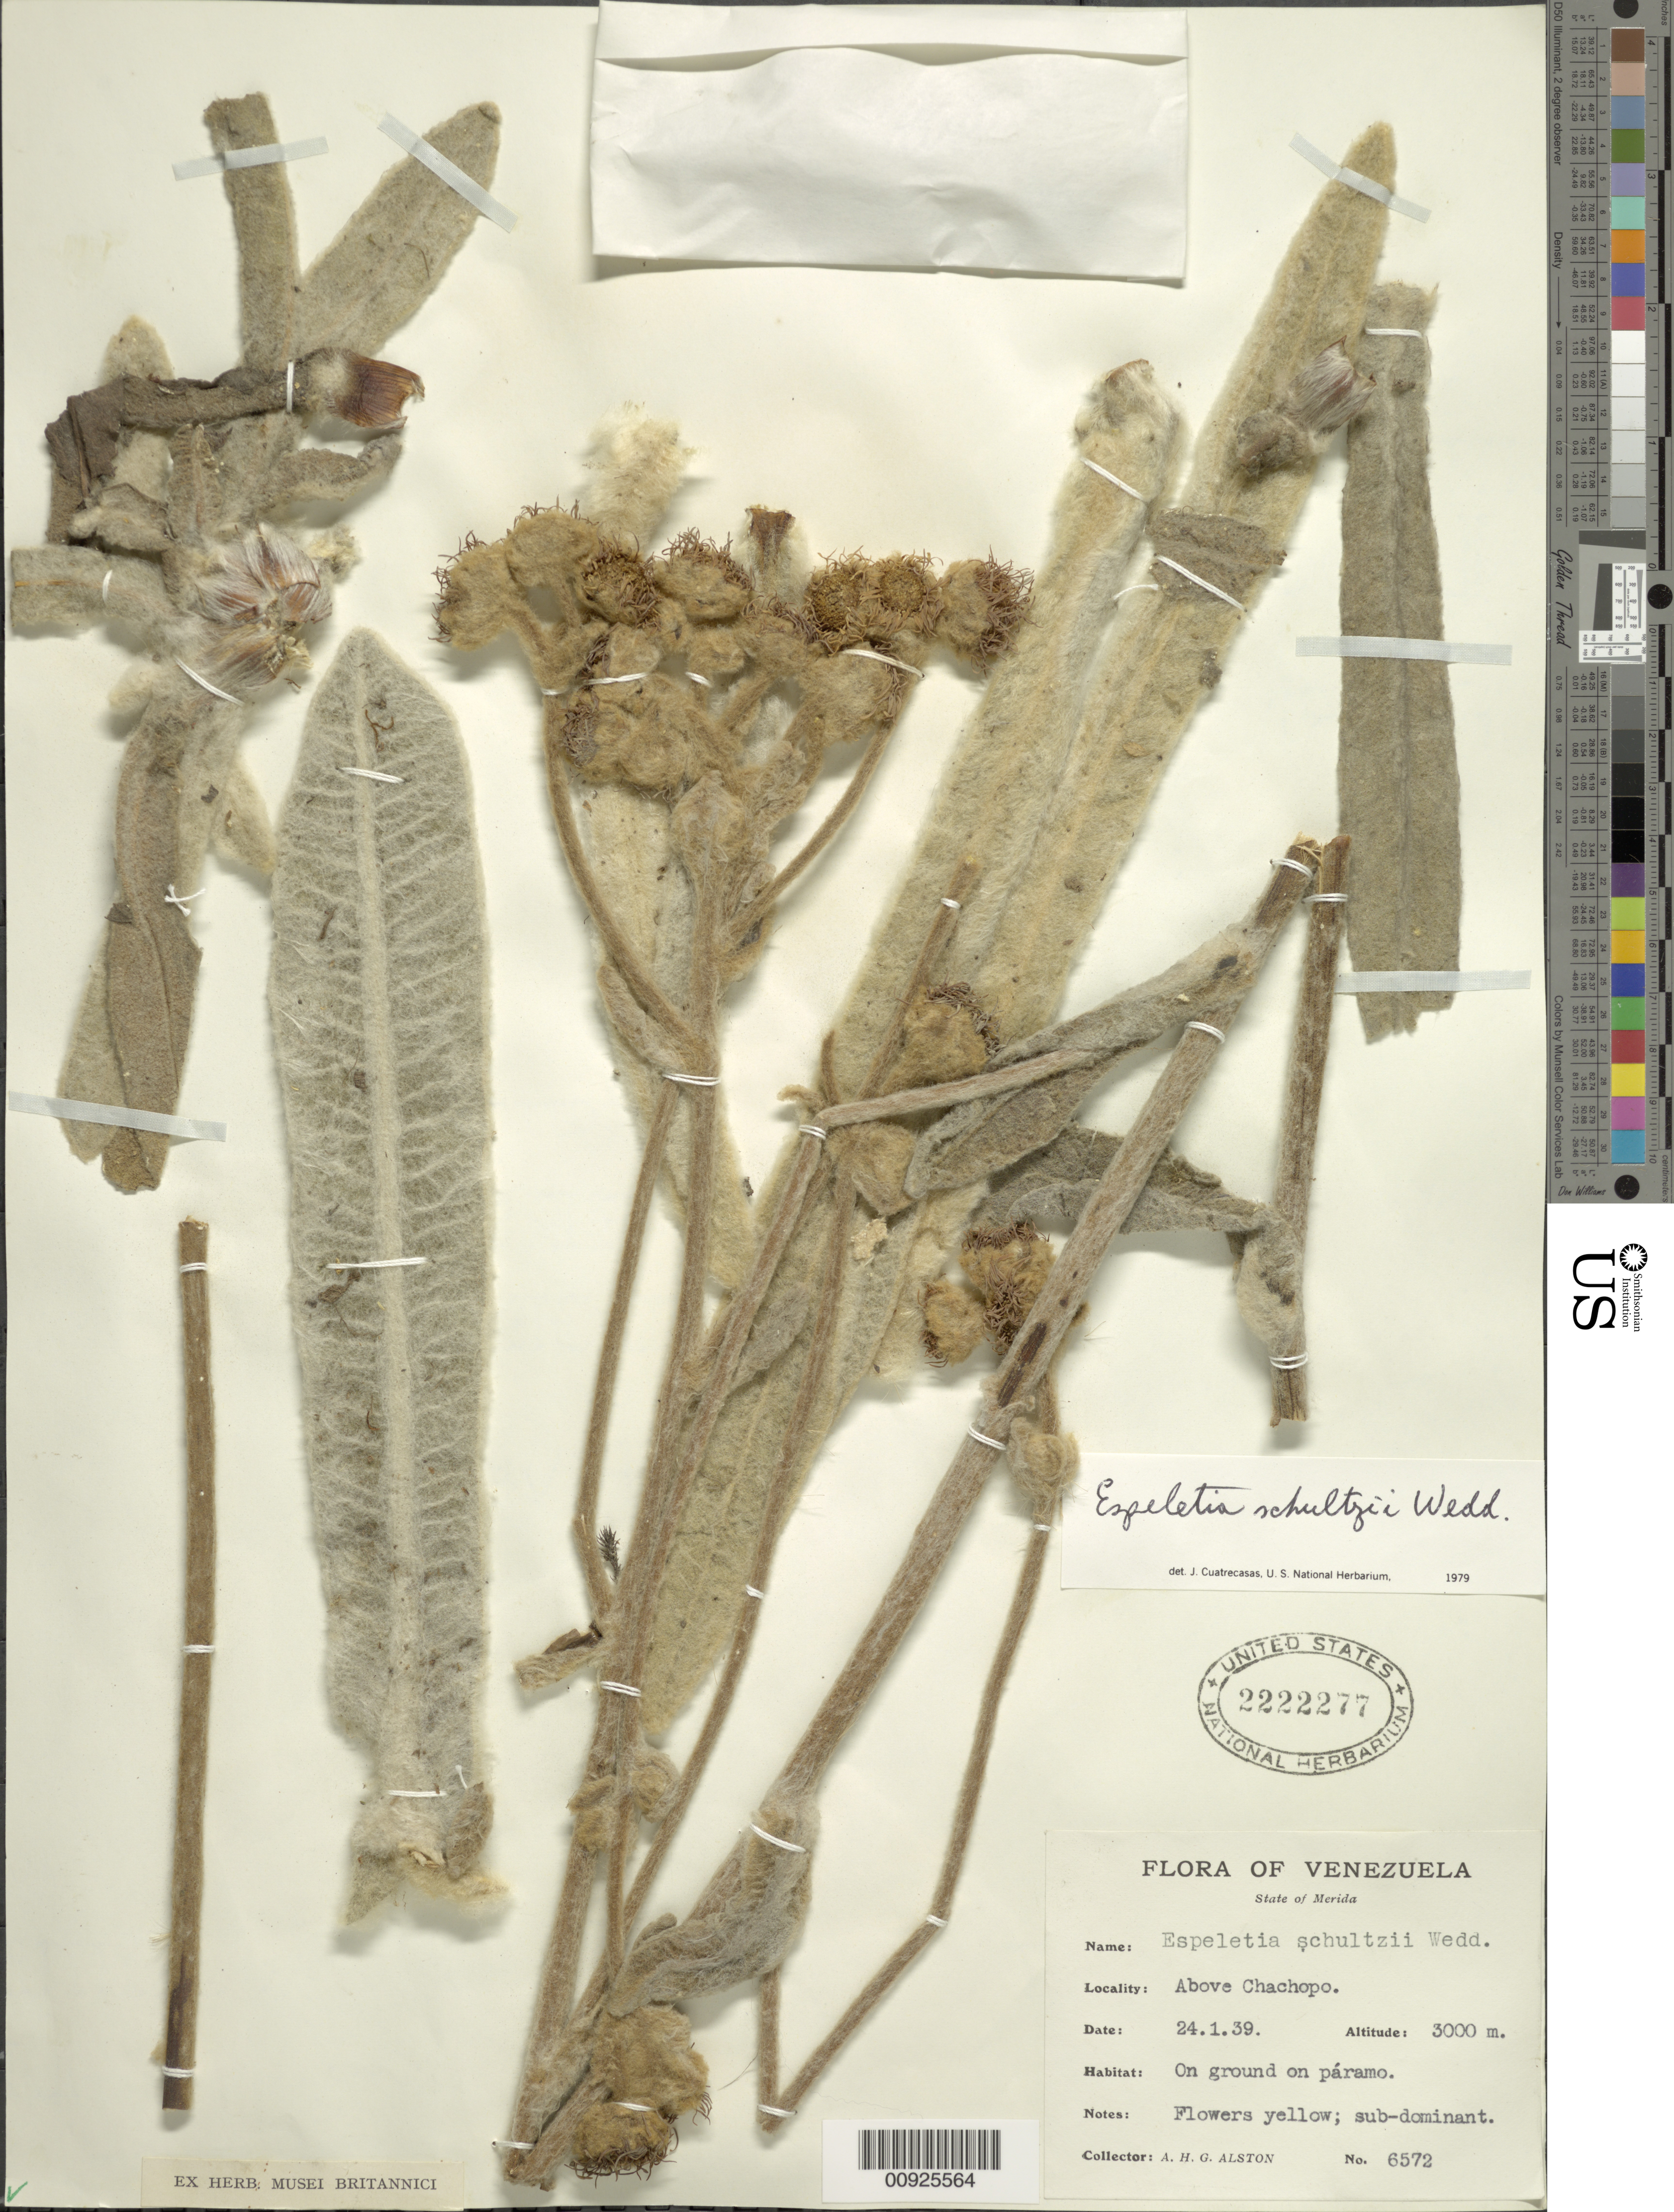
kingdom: Plantae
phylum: Tracheophyta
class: Magnoliopsida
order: Asterales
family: Asteraceae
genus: Espeletia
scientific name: Espeletia schultzii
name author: Wedd.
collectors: A. H. Alston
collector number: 6572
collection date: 1939-01-24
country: Venezuela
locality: Above Chachopo.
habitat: On ground on páramo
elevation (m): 3000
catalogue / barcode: US 2222277